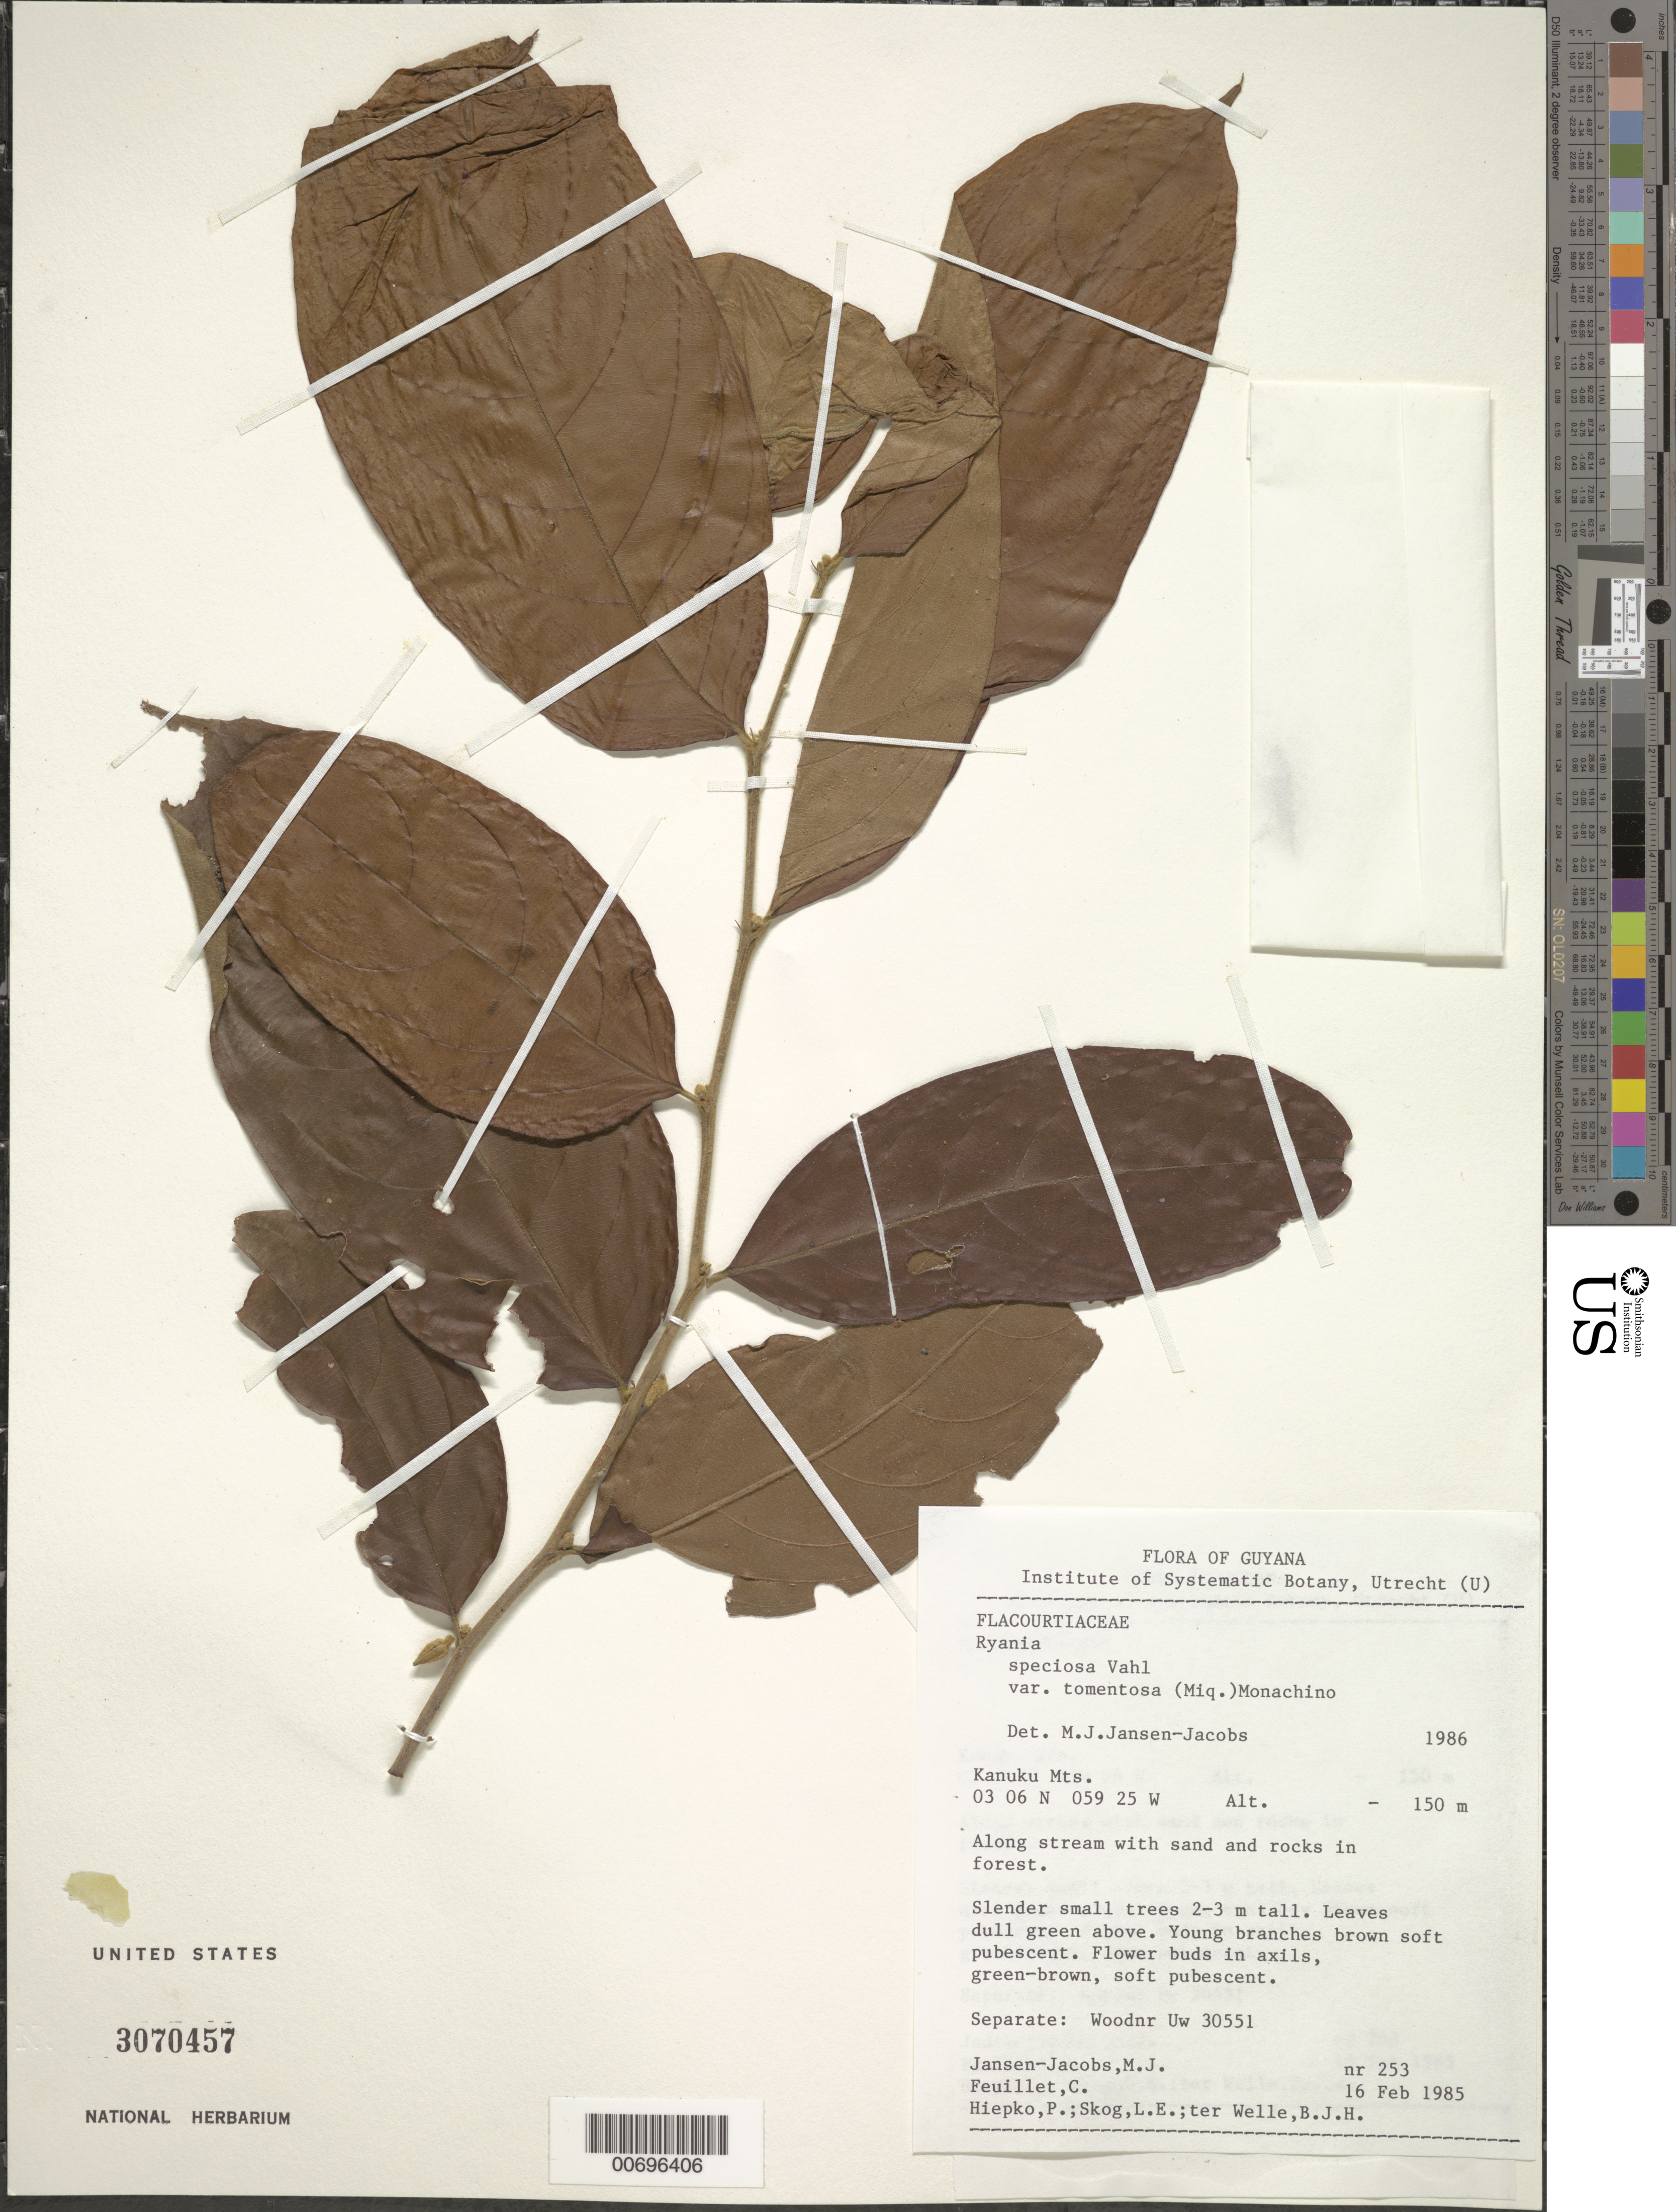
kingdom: Plantae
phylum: Tracheophyta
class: Magnoliopsida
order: Malpighiales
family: Salicaceae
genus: Ryania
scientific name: Ryania speciosa var. tomentosa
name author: (Miq.) Monach.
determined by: Jansen-Jacobs, M. J., (U), Nationaal Herbarium Nederland, Utrecht University branch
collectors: M. J. Jansen-Jacobs, C. Feuillet, P. H. Hiepko, L. E. Skog & B. Welle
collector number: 253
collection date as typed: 16-Feb-85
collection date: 1985-02-16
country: Guyana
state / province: U. Takutu-U. Essequibo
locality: Kanuku Mts., Rupununi R.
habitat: Along stream with sand and rocks in forest.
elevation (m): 150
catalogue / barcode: US 3070457